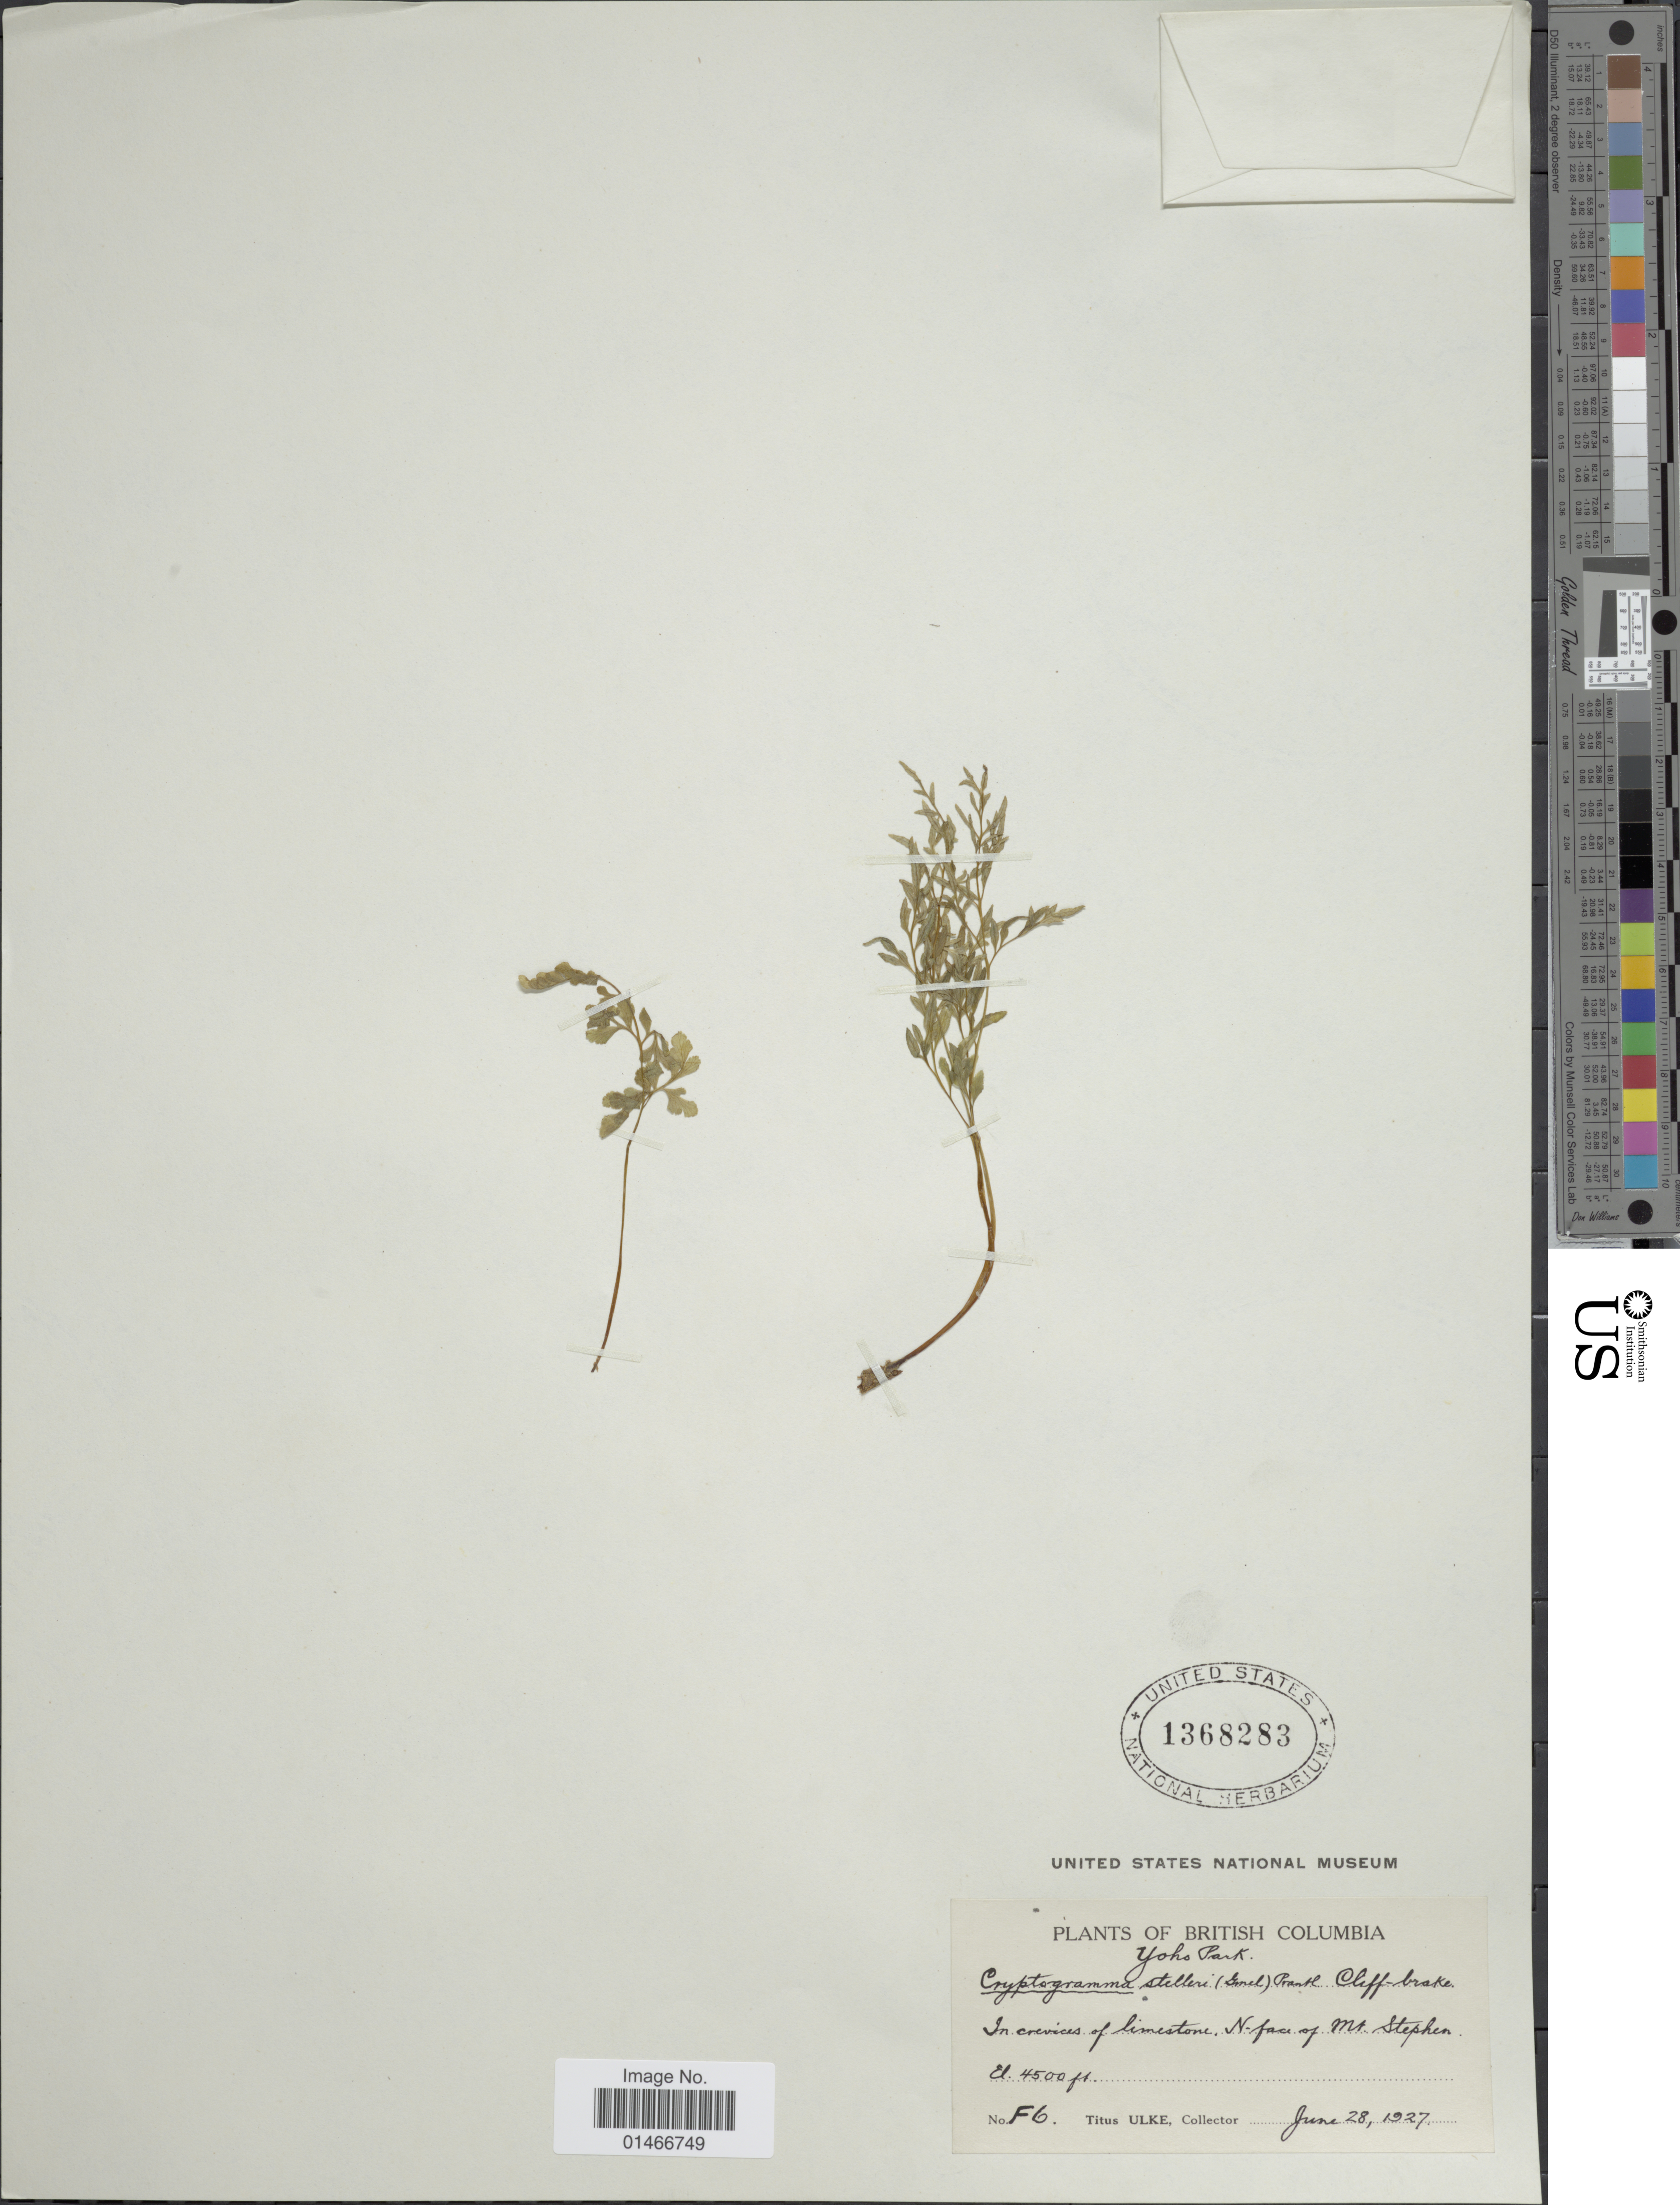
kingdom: Plantae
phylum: Tracheophyta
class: Polypodiopsida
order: Polypodiales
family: Pteridaceae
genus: Cryptogramma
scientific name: Cryptogramma stelleri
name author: (S.G. Gmel.) Prantl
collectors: T. Ulke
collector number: F6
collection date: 1927-06-28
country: Canada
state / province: British Columbia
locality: Yohs Park. N-face of Mt. Stephen.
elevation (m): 1372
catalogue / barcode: US 1368283